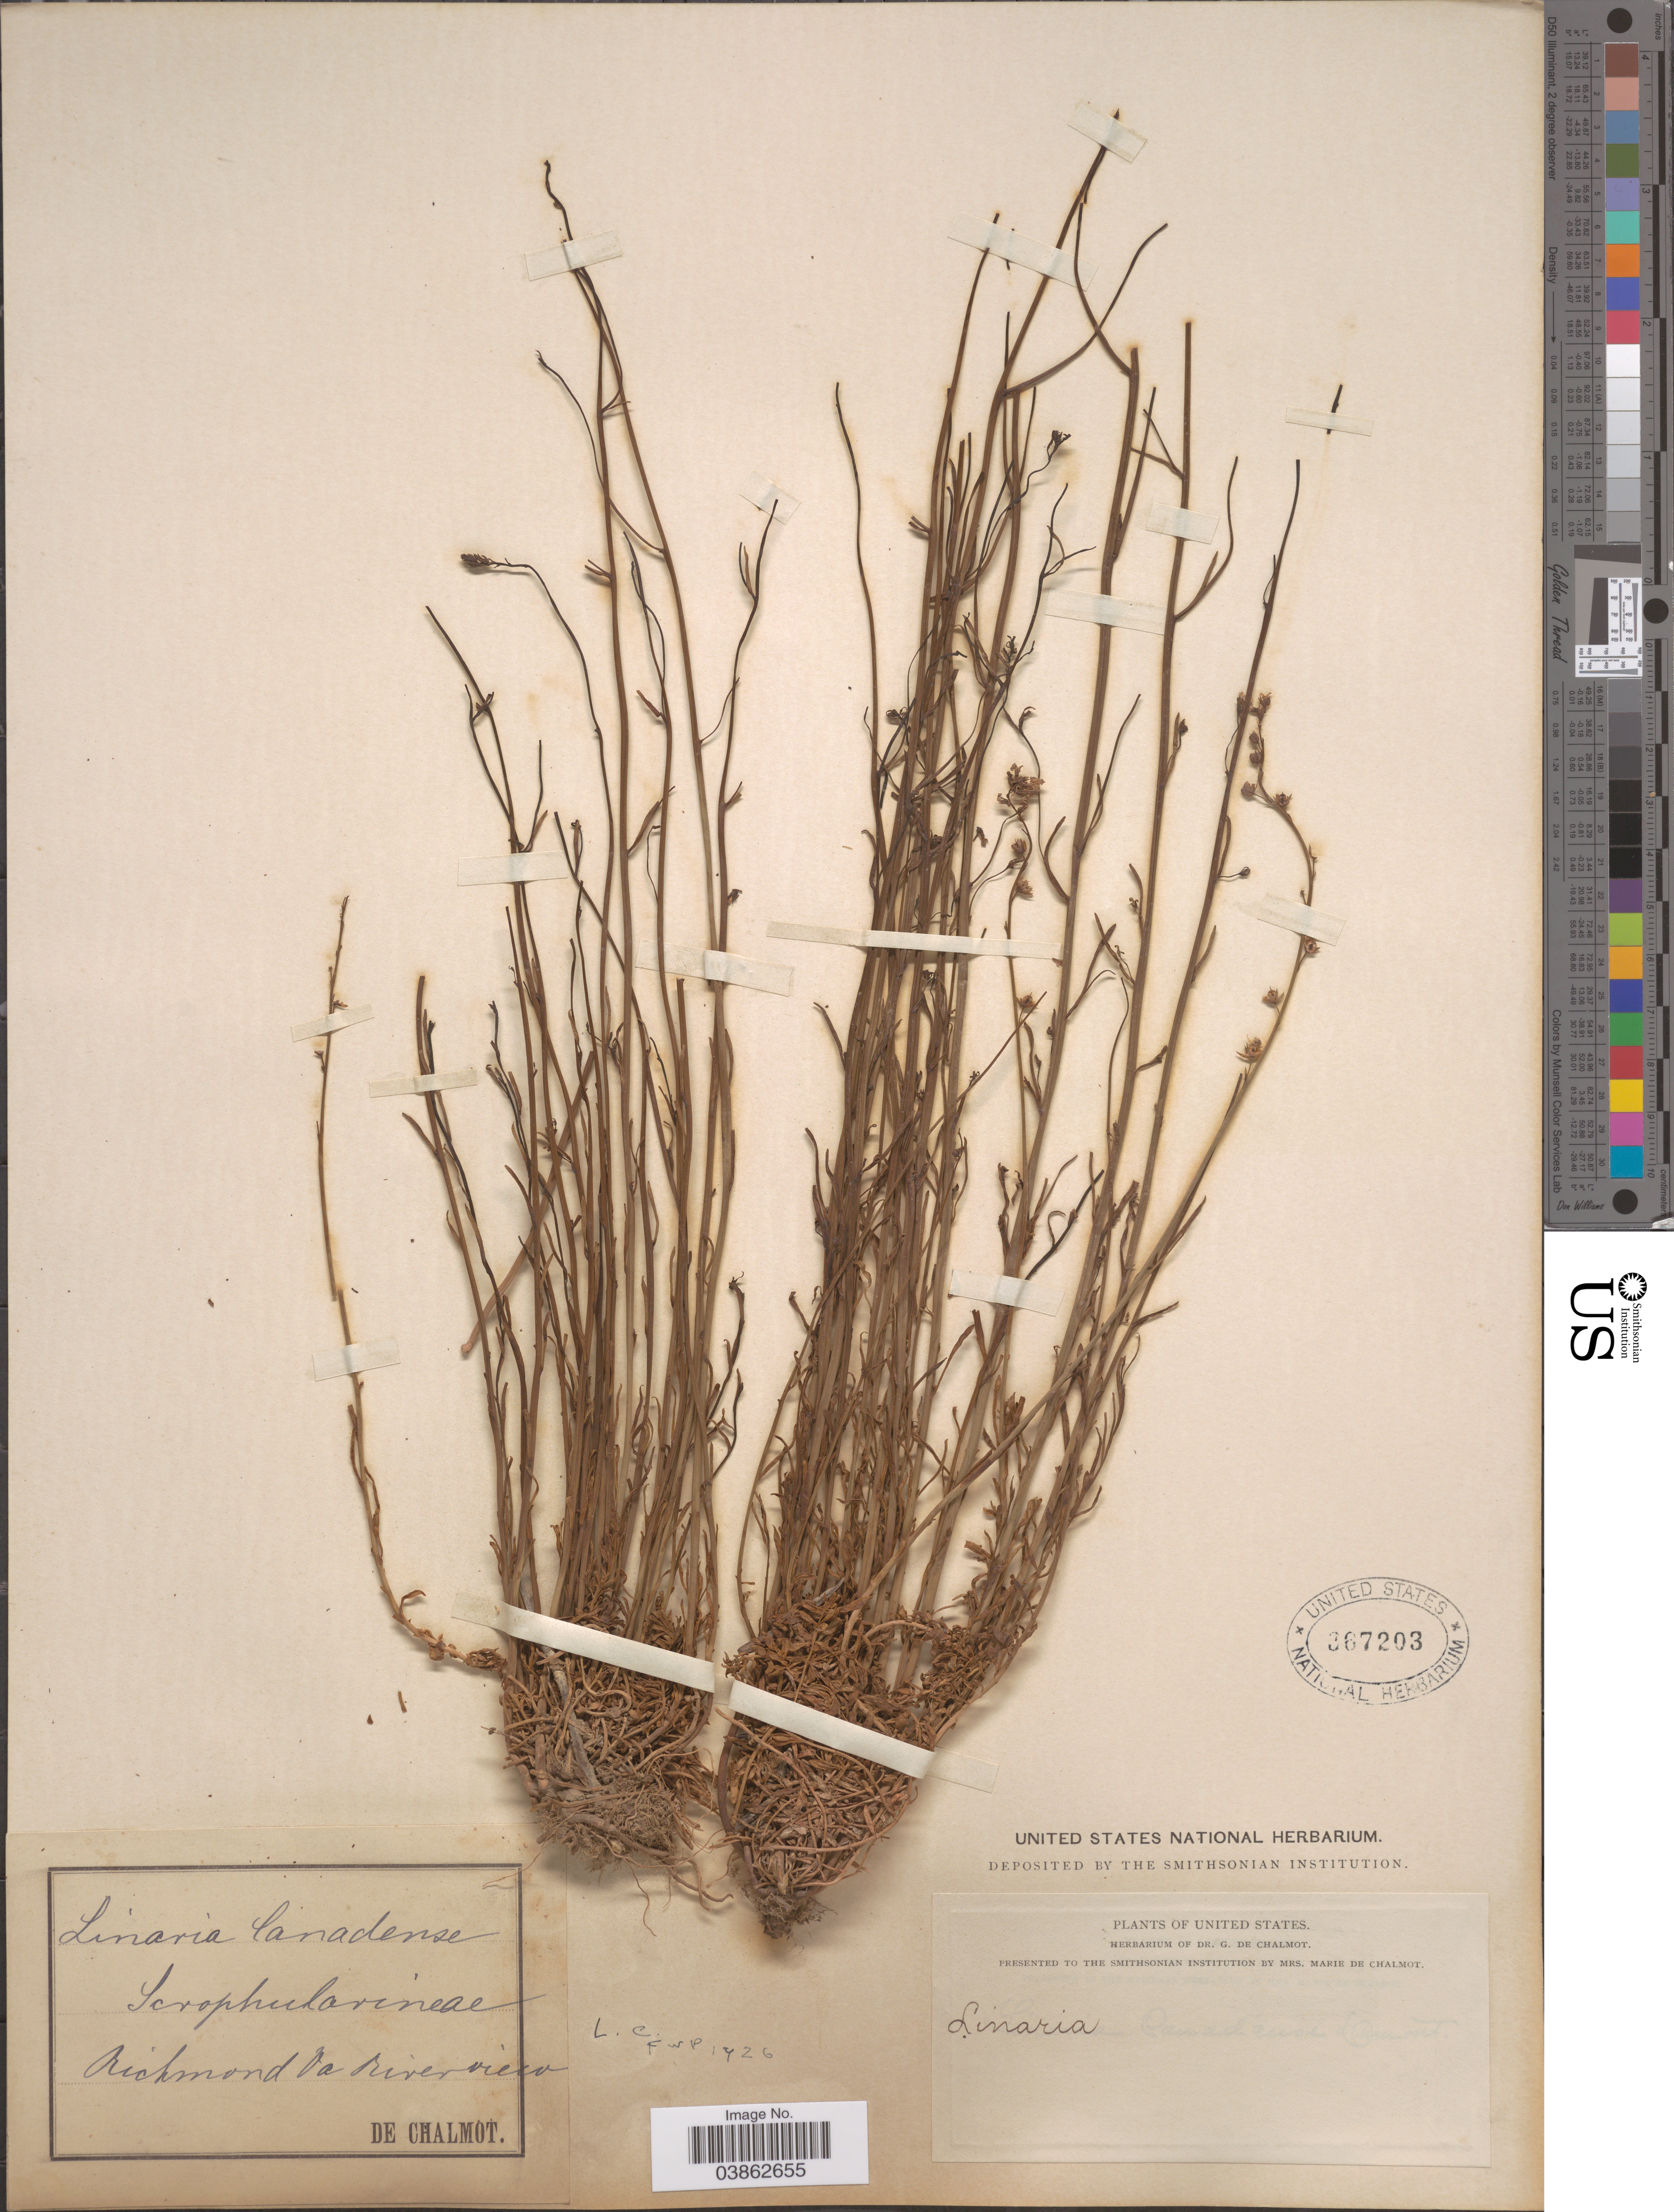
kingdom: Plantae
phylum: Tracheophyta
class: Magnoliopsida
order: Lamiales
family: Plantaginaceae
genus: Linaria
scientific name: Linaria canadensis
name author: (L.) Dum. Cours.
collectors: G. de Chalmot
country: United States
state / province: Virginia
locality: Richmond.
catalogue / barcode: US 367203